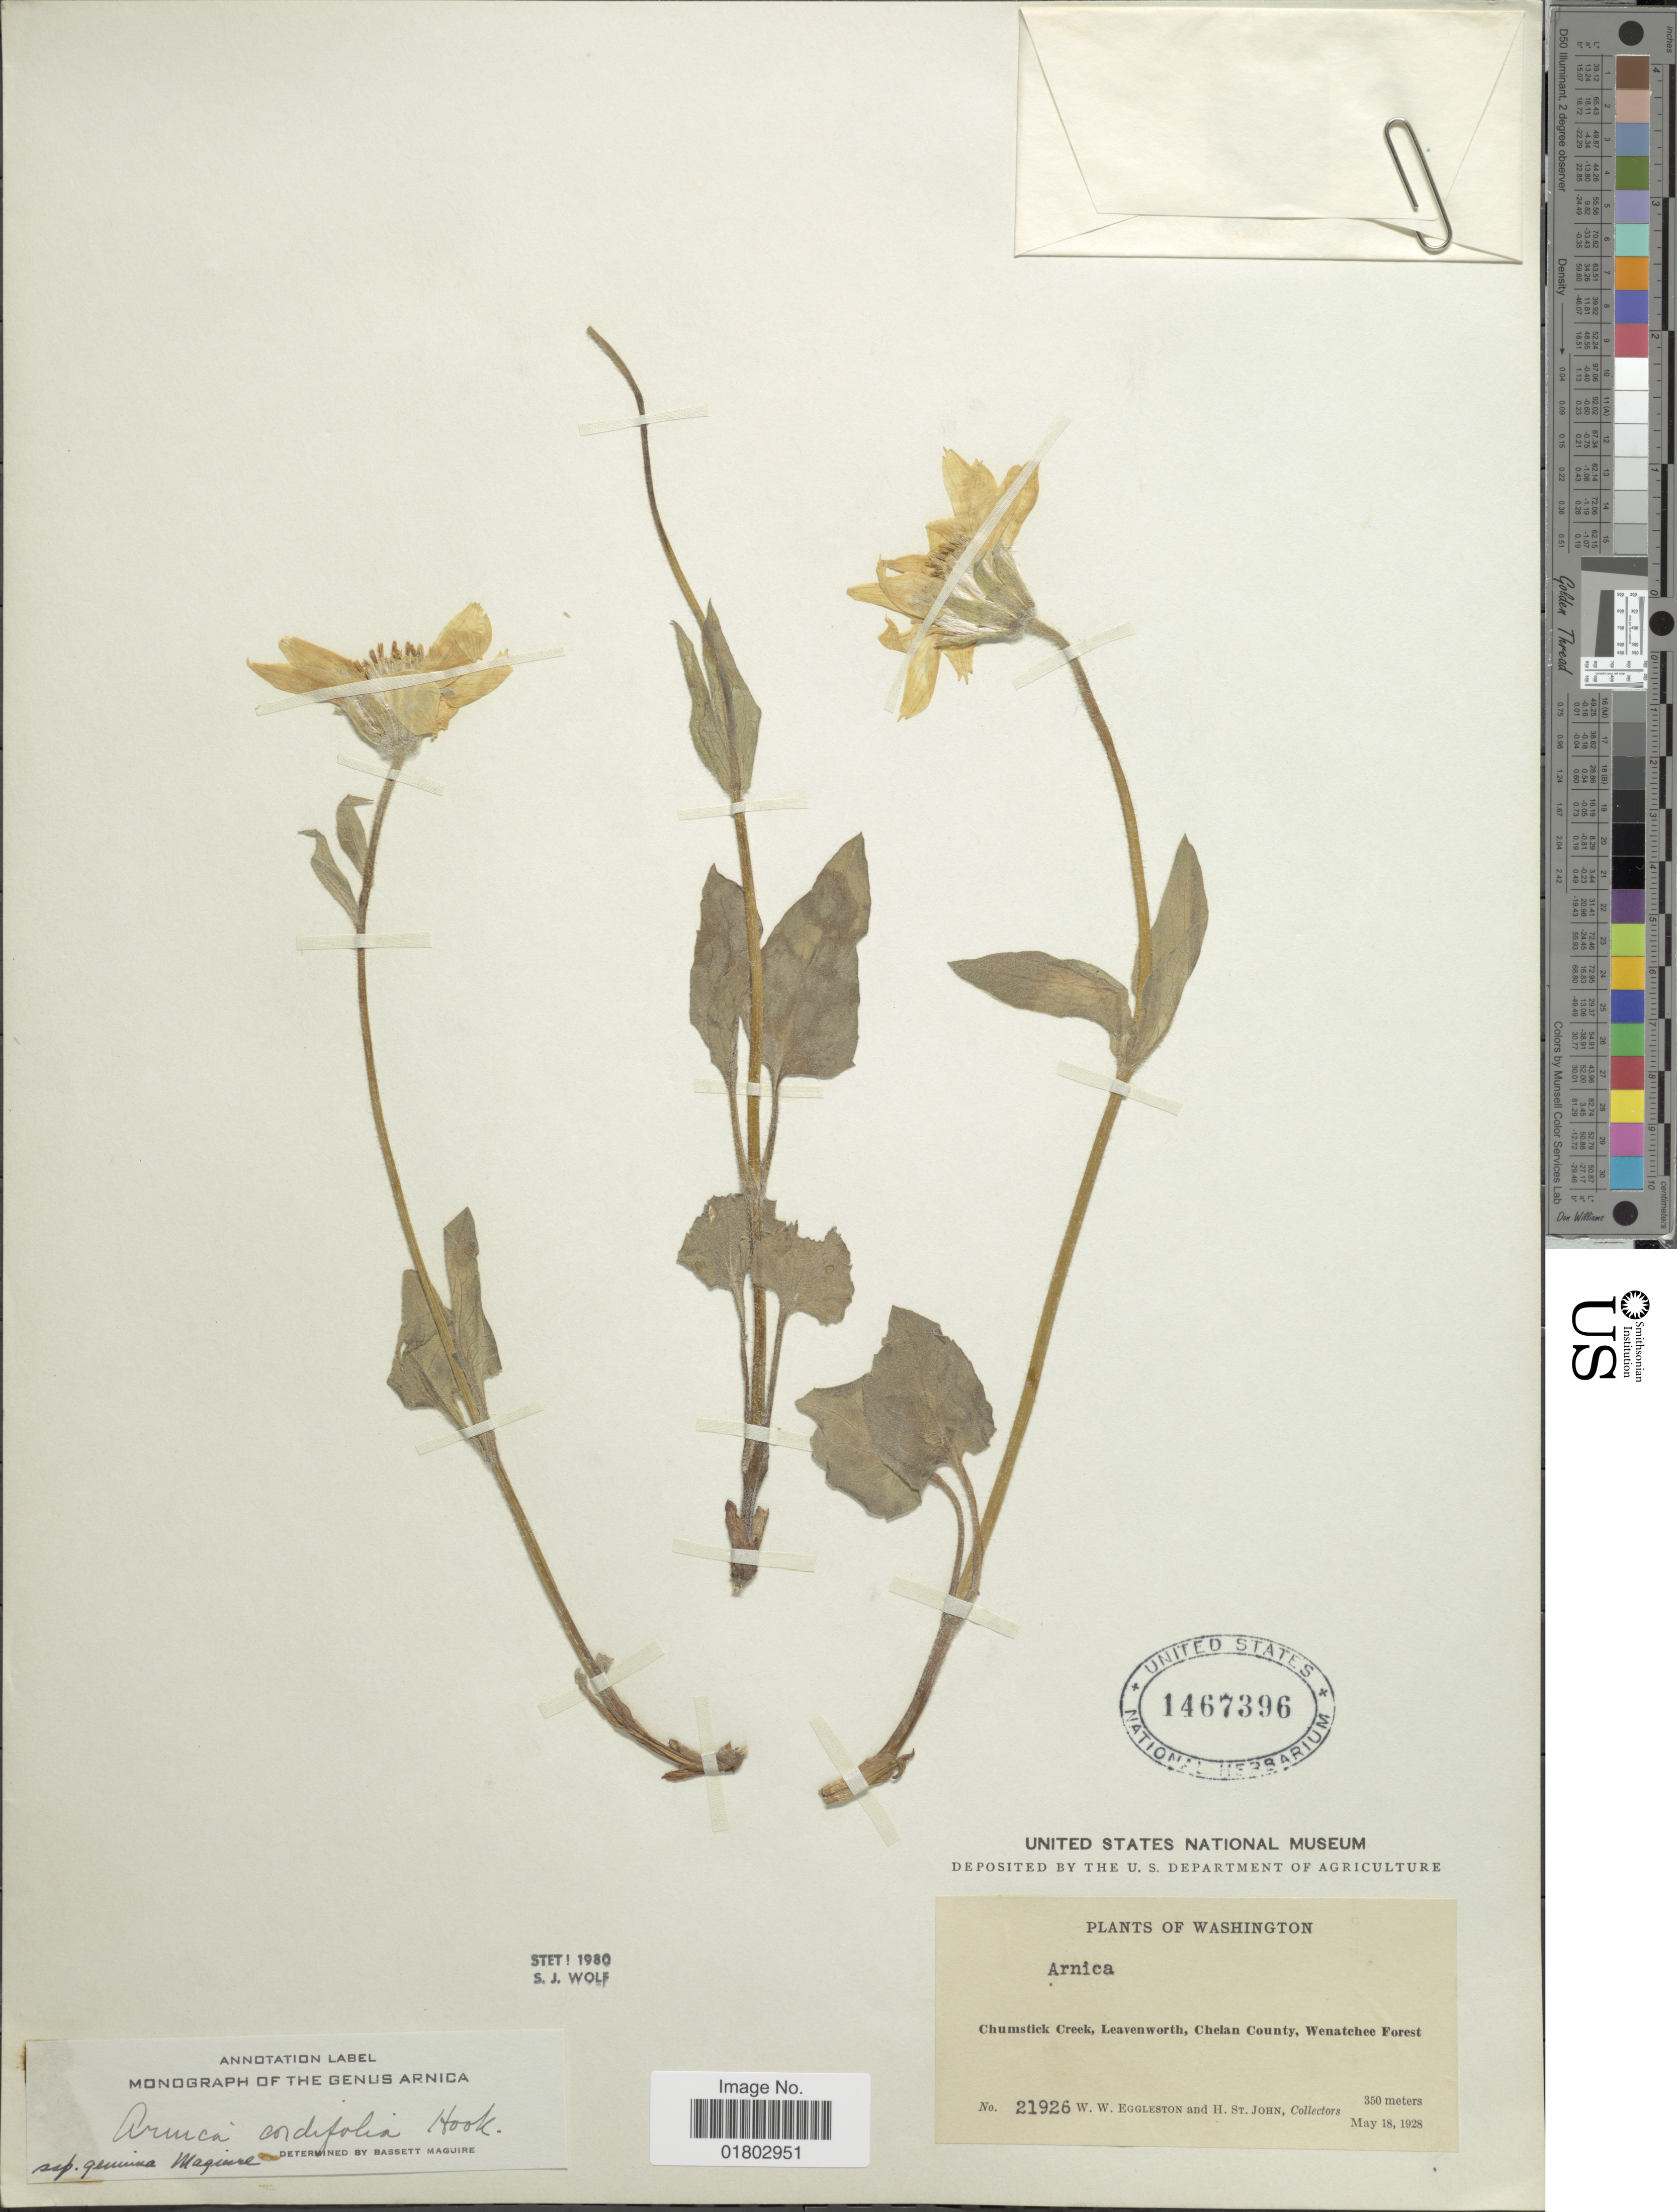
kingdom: Plantae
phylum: Tracheophyta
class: Magnoliopsida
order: Asterales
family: Asteraceae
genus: Arnica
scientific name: Arnica cordifolia subsp. genuina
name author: Maguire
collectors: W. W. Eggleston & H. St. John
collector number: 21926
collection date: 1928-05-18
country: United States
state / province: Washington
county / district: Chelan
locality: Chumstick Creek, Leavenworth, Chelan County, Wenatchee Forest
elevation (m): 350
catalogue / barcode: US 1467396